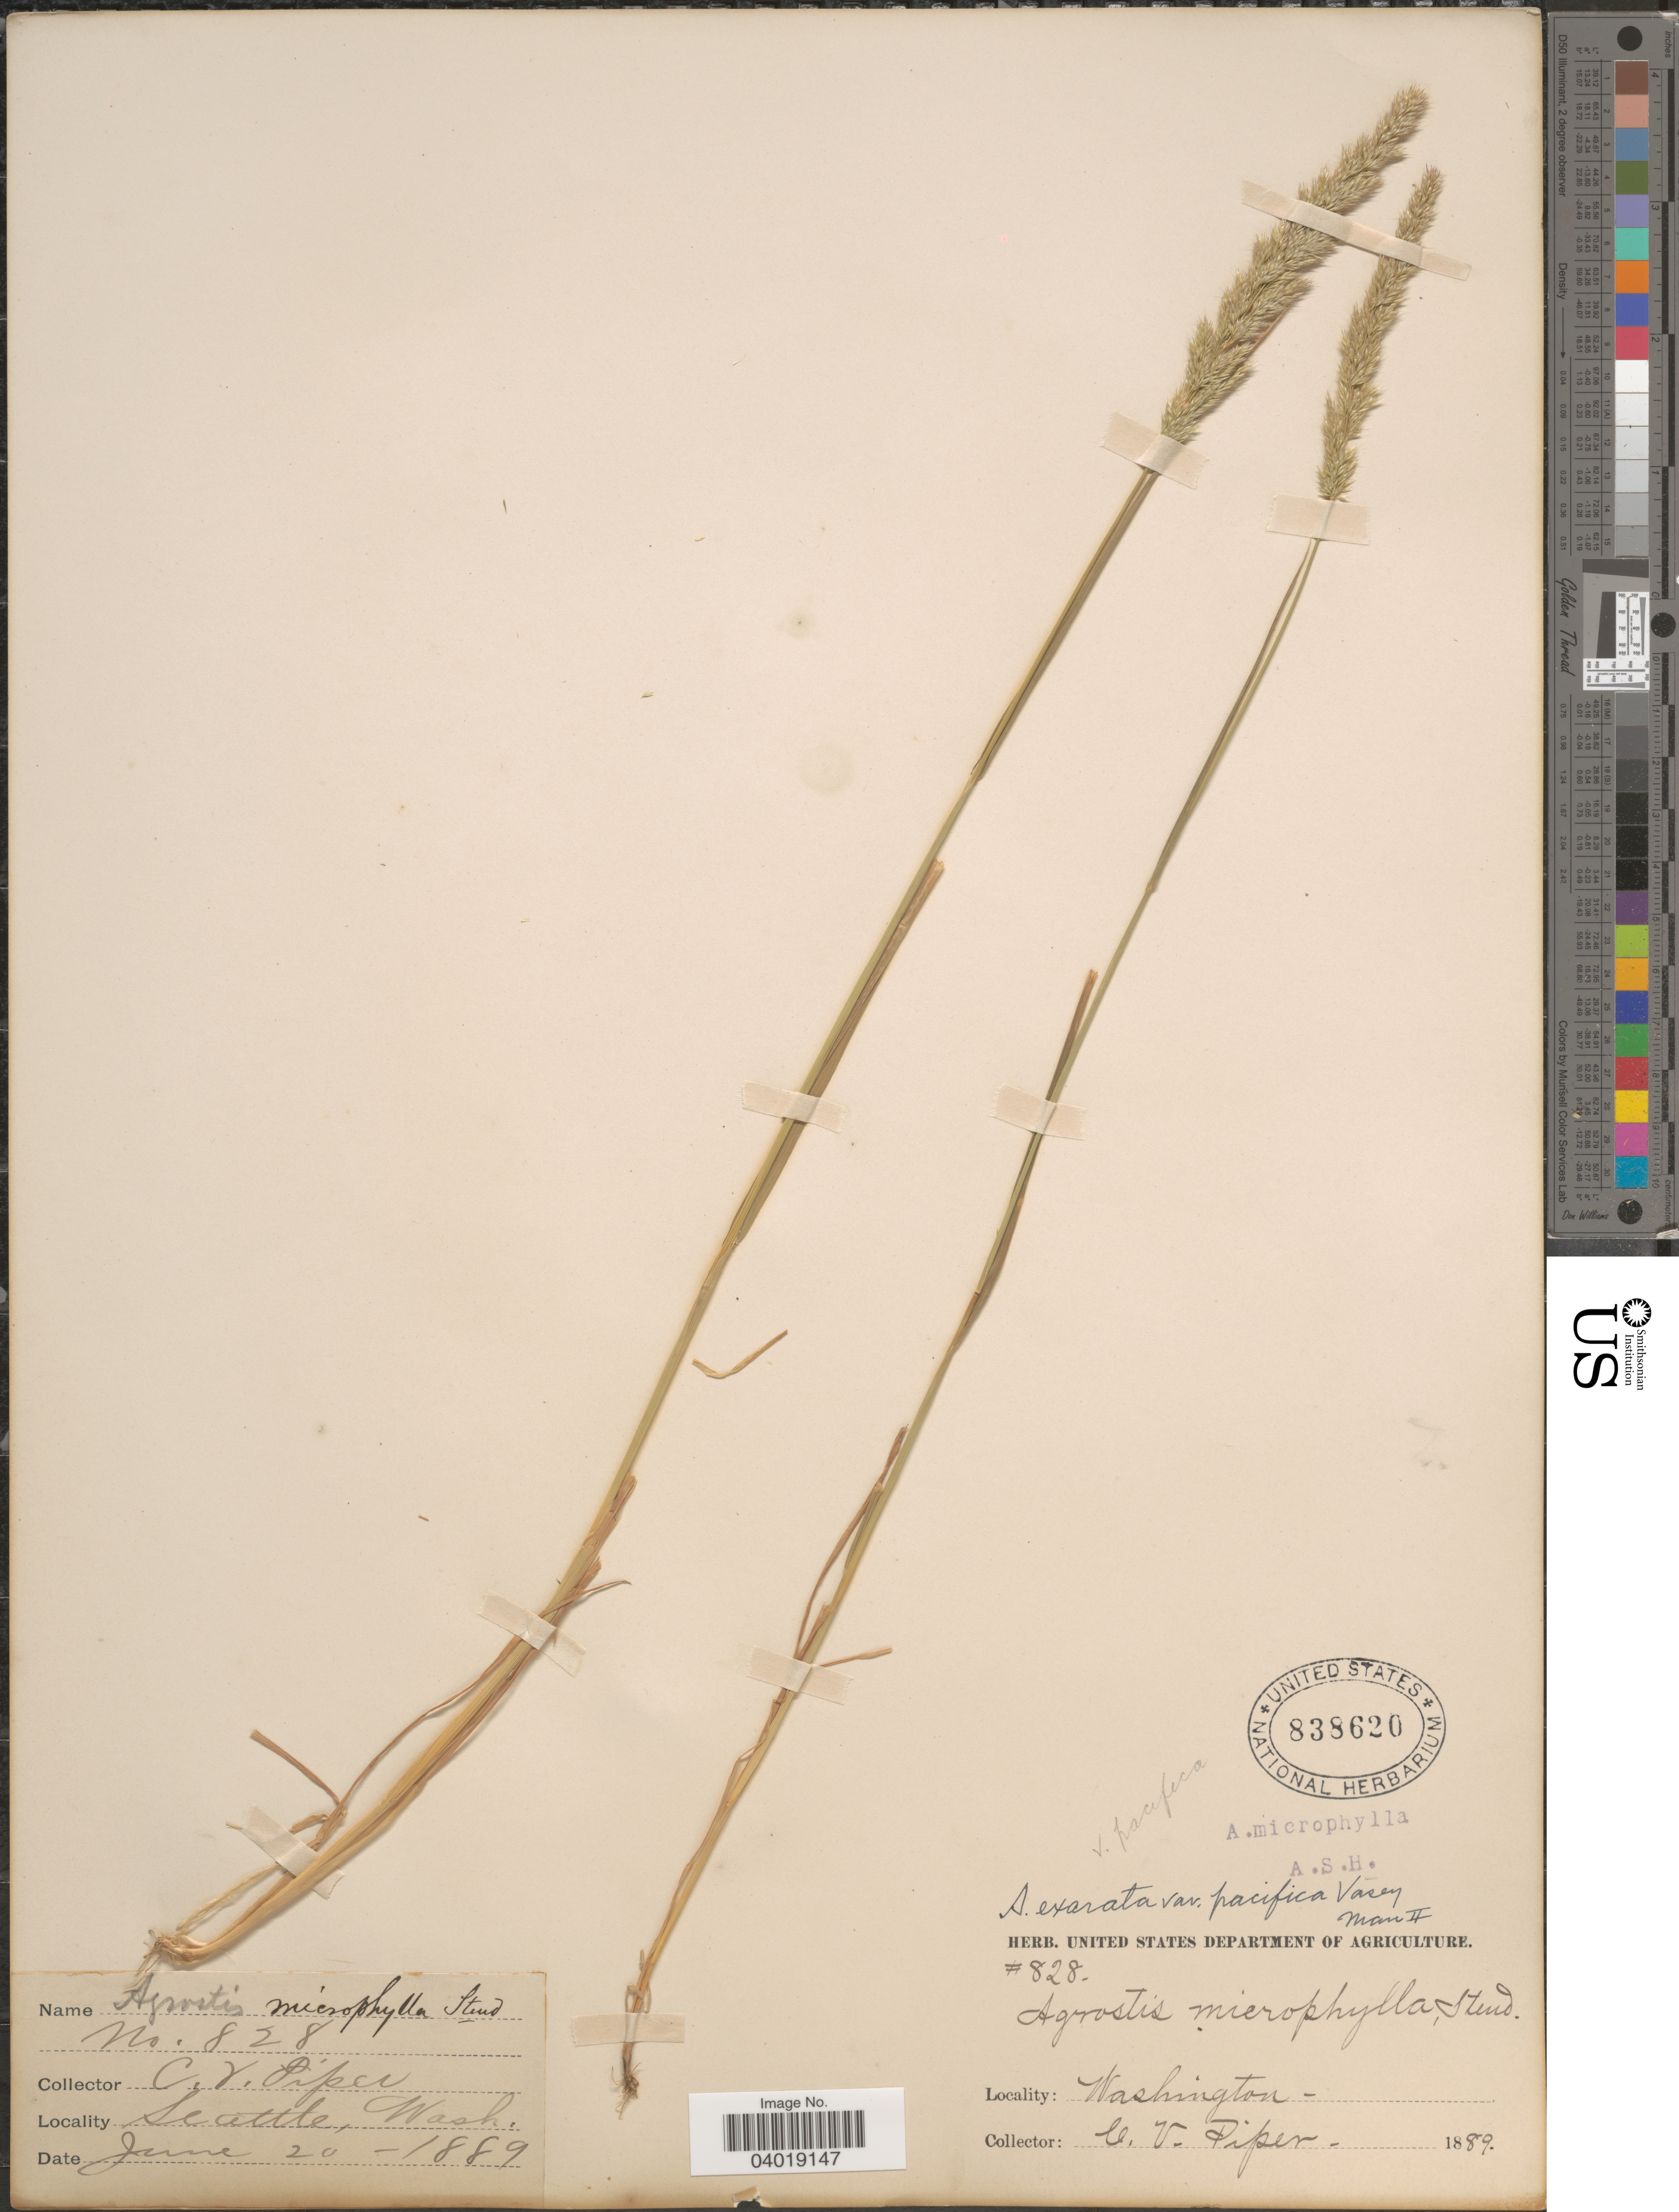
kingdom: Plantae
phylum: Tracheophyta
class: Liliopsida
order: Poales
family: Poaceae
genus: Agrostis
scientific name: Agrostis exarata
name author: Trin.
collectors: C. V. Piper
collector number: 828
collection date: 1889-06-20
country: United States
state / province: Washington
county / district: King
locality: Seattle.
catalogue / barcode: US 838620